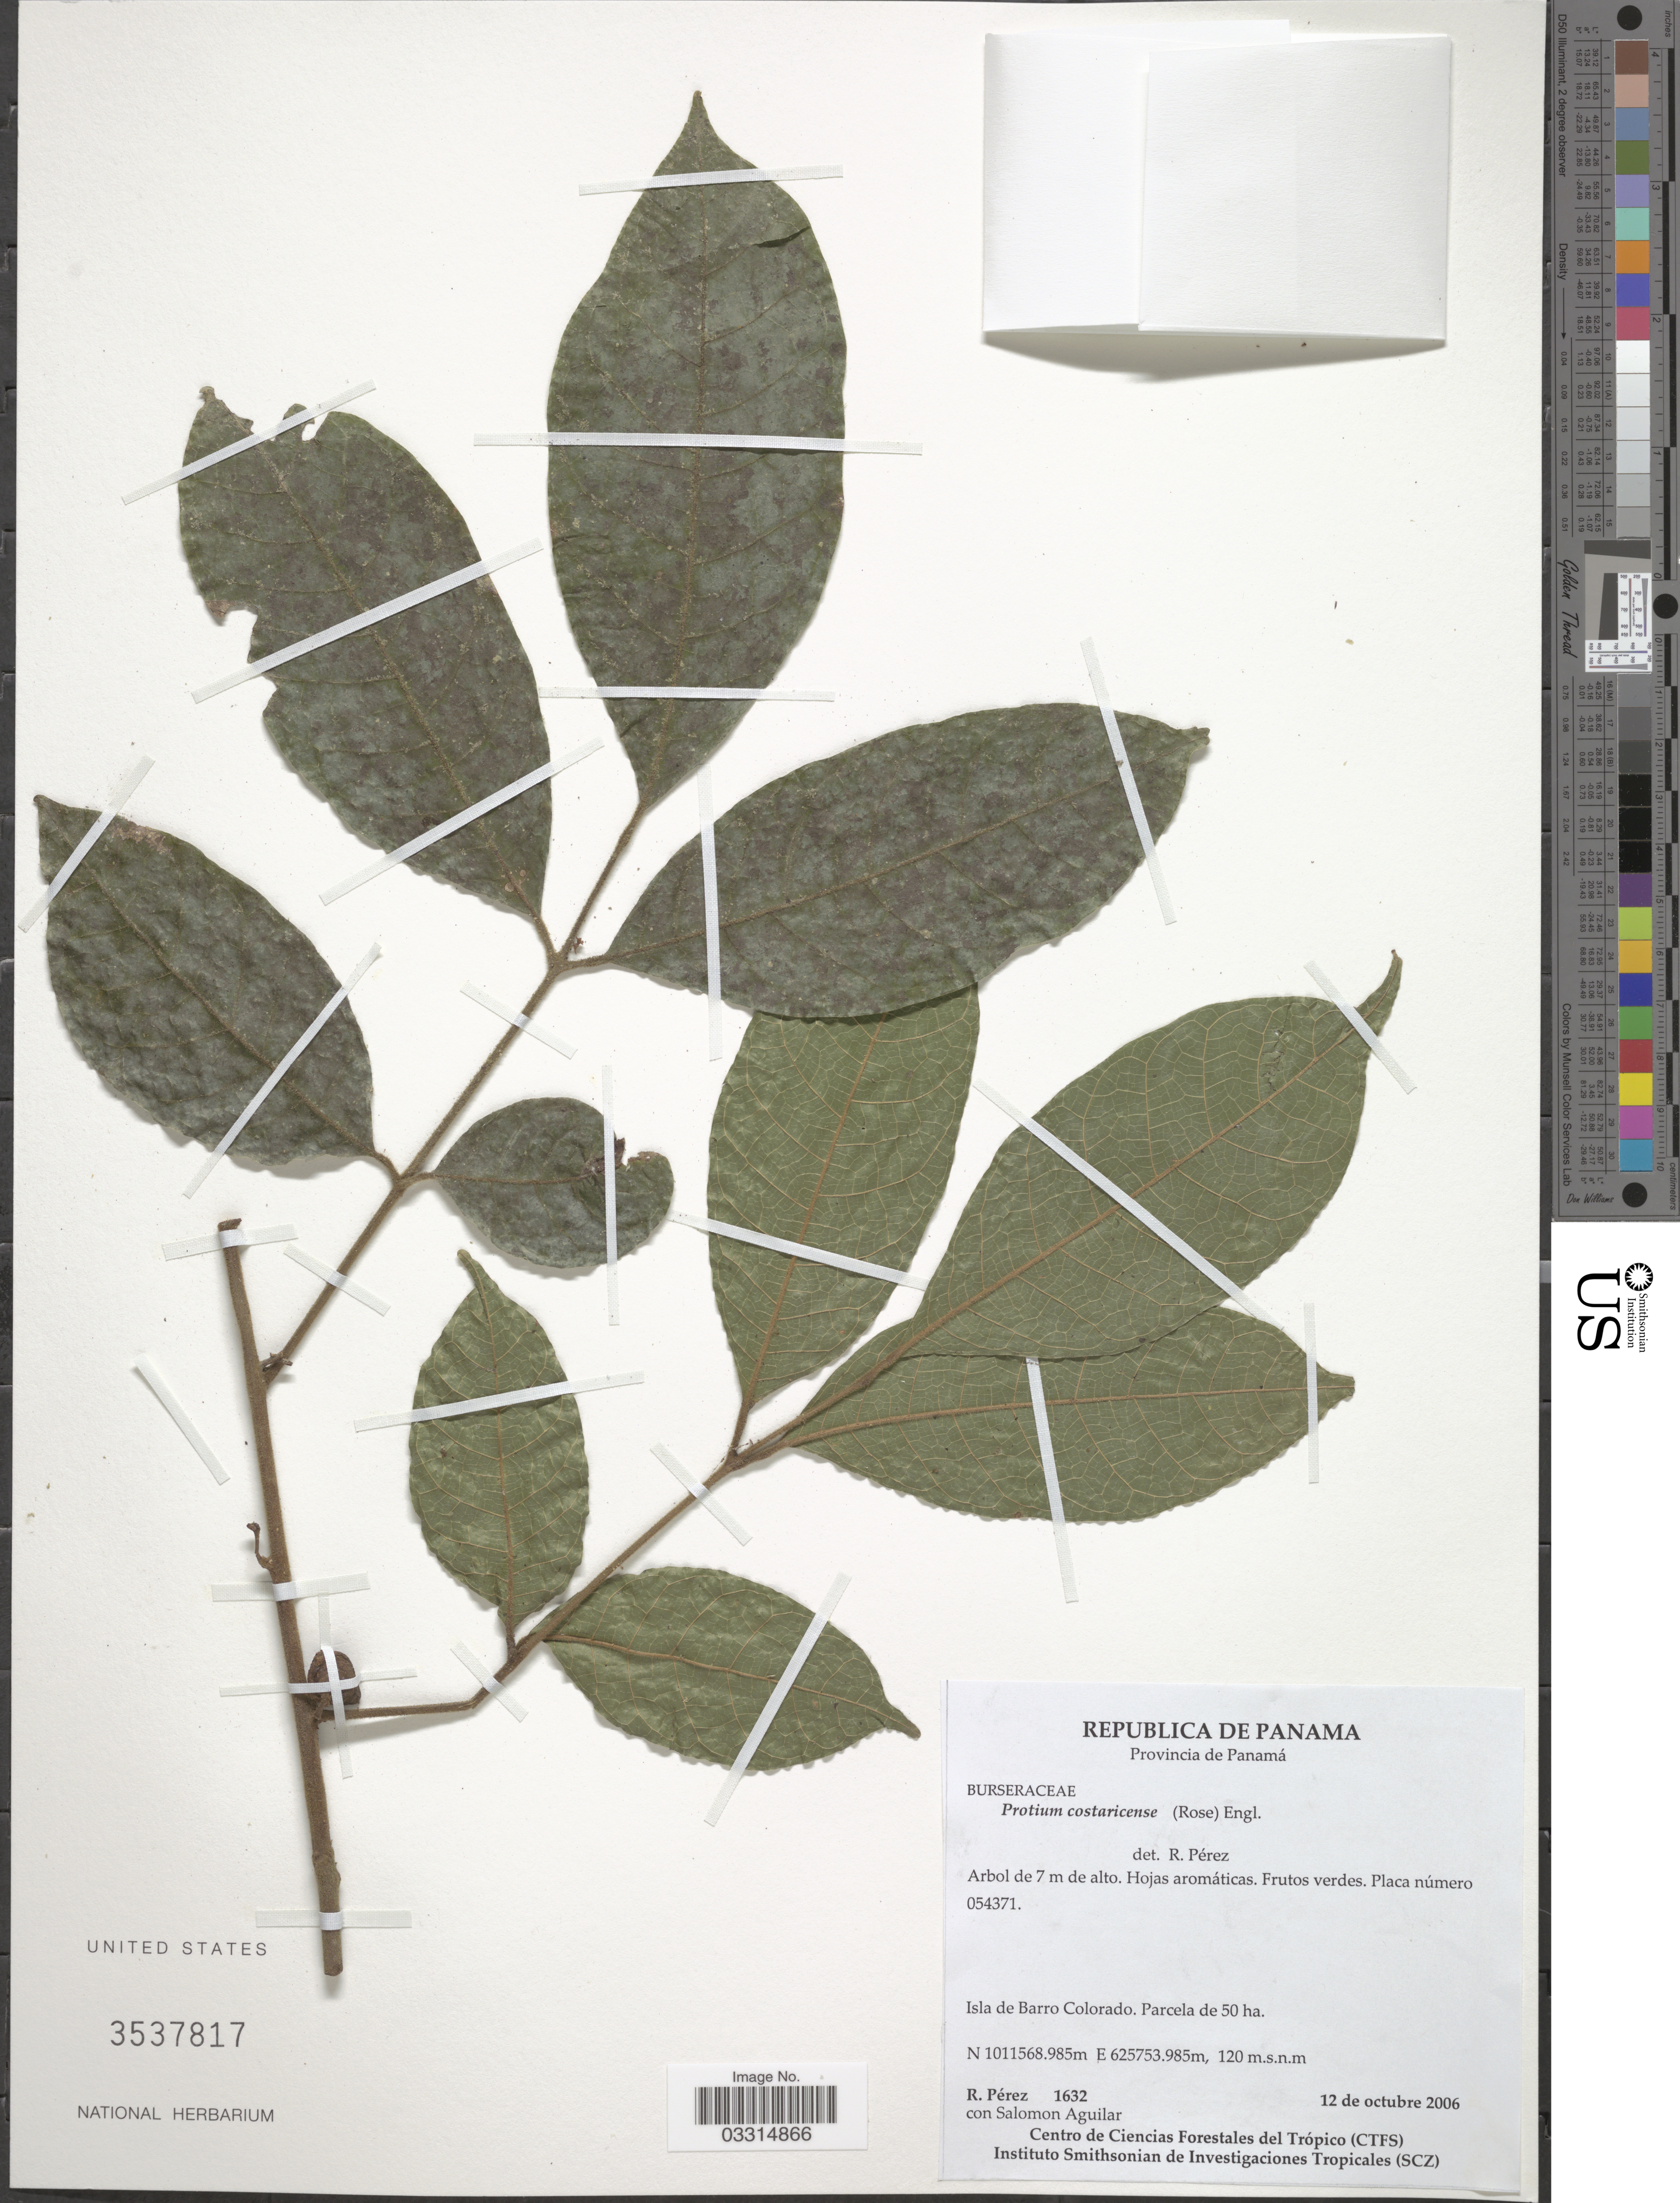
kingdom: Plantae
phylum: Tracheophyta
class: Magnoliopsida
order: Sapindales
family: Burseraceae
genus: Protium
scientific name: Protium costaricense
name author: (Rose) Engl.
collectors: R. Perez & S. Aguilar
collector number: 1632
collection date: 2006-10-12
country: Panama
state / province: Panamá Oeste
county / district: Canal Zone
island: Barro Colorado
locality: Isla de Barro Colorado. Parcela de 50 ha.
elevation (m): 120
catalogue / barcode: US 3537817